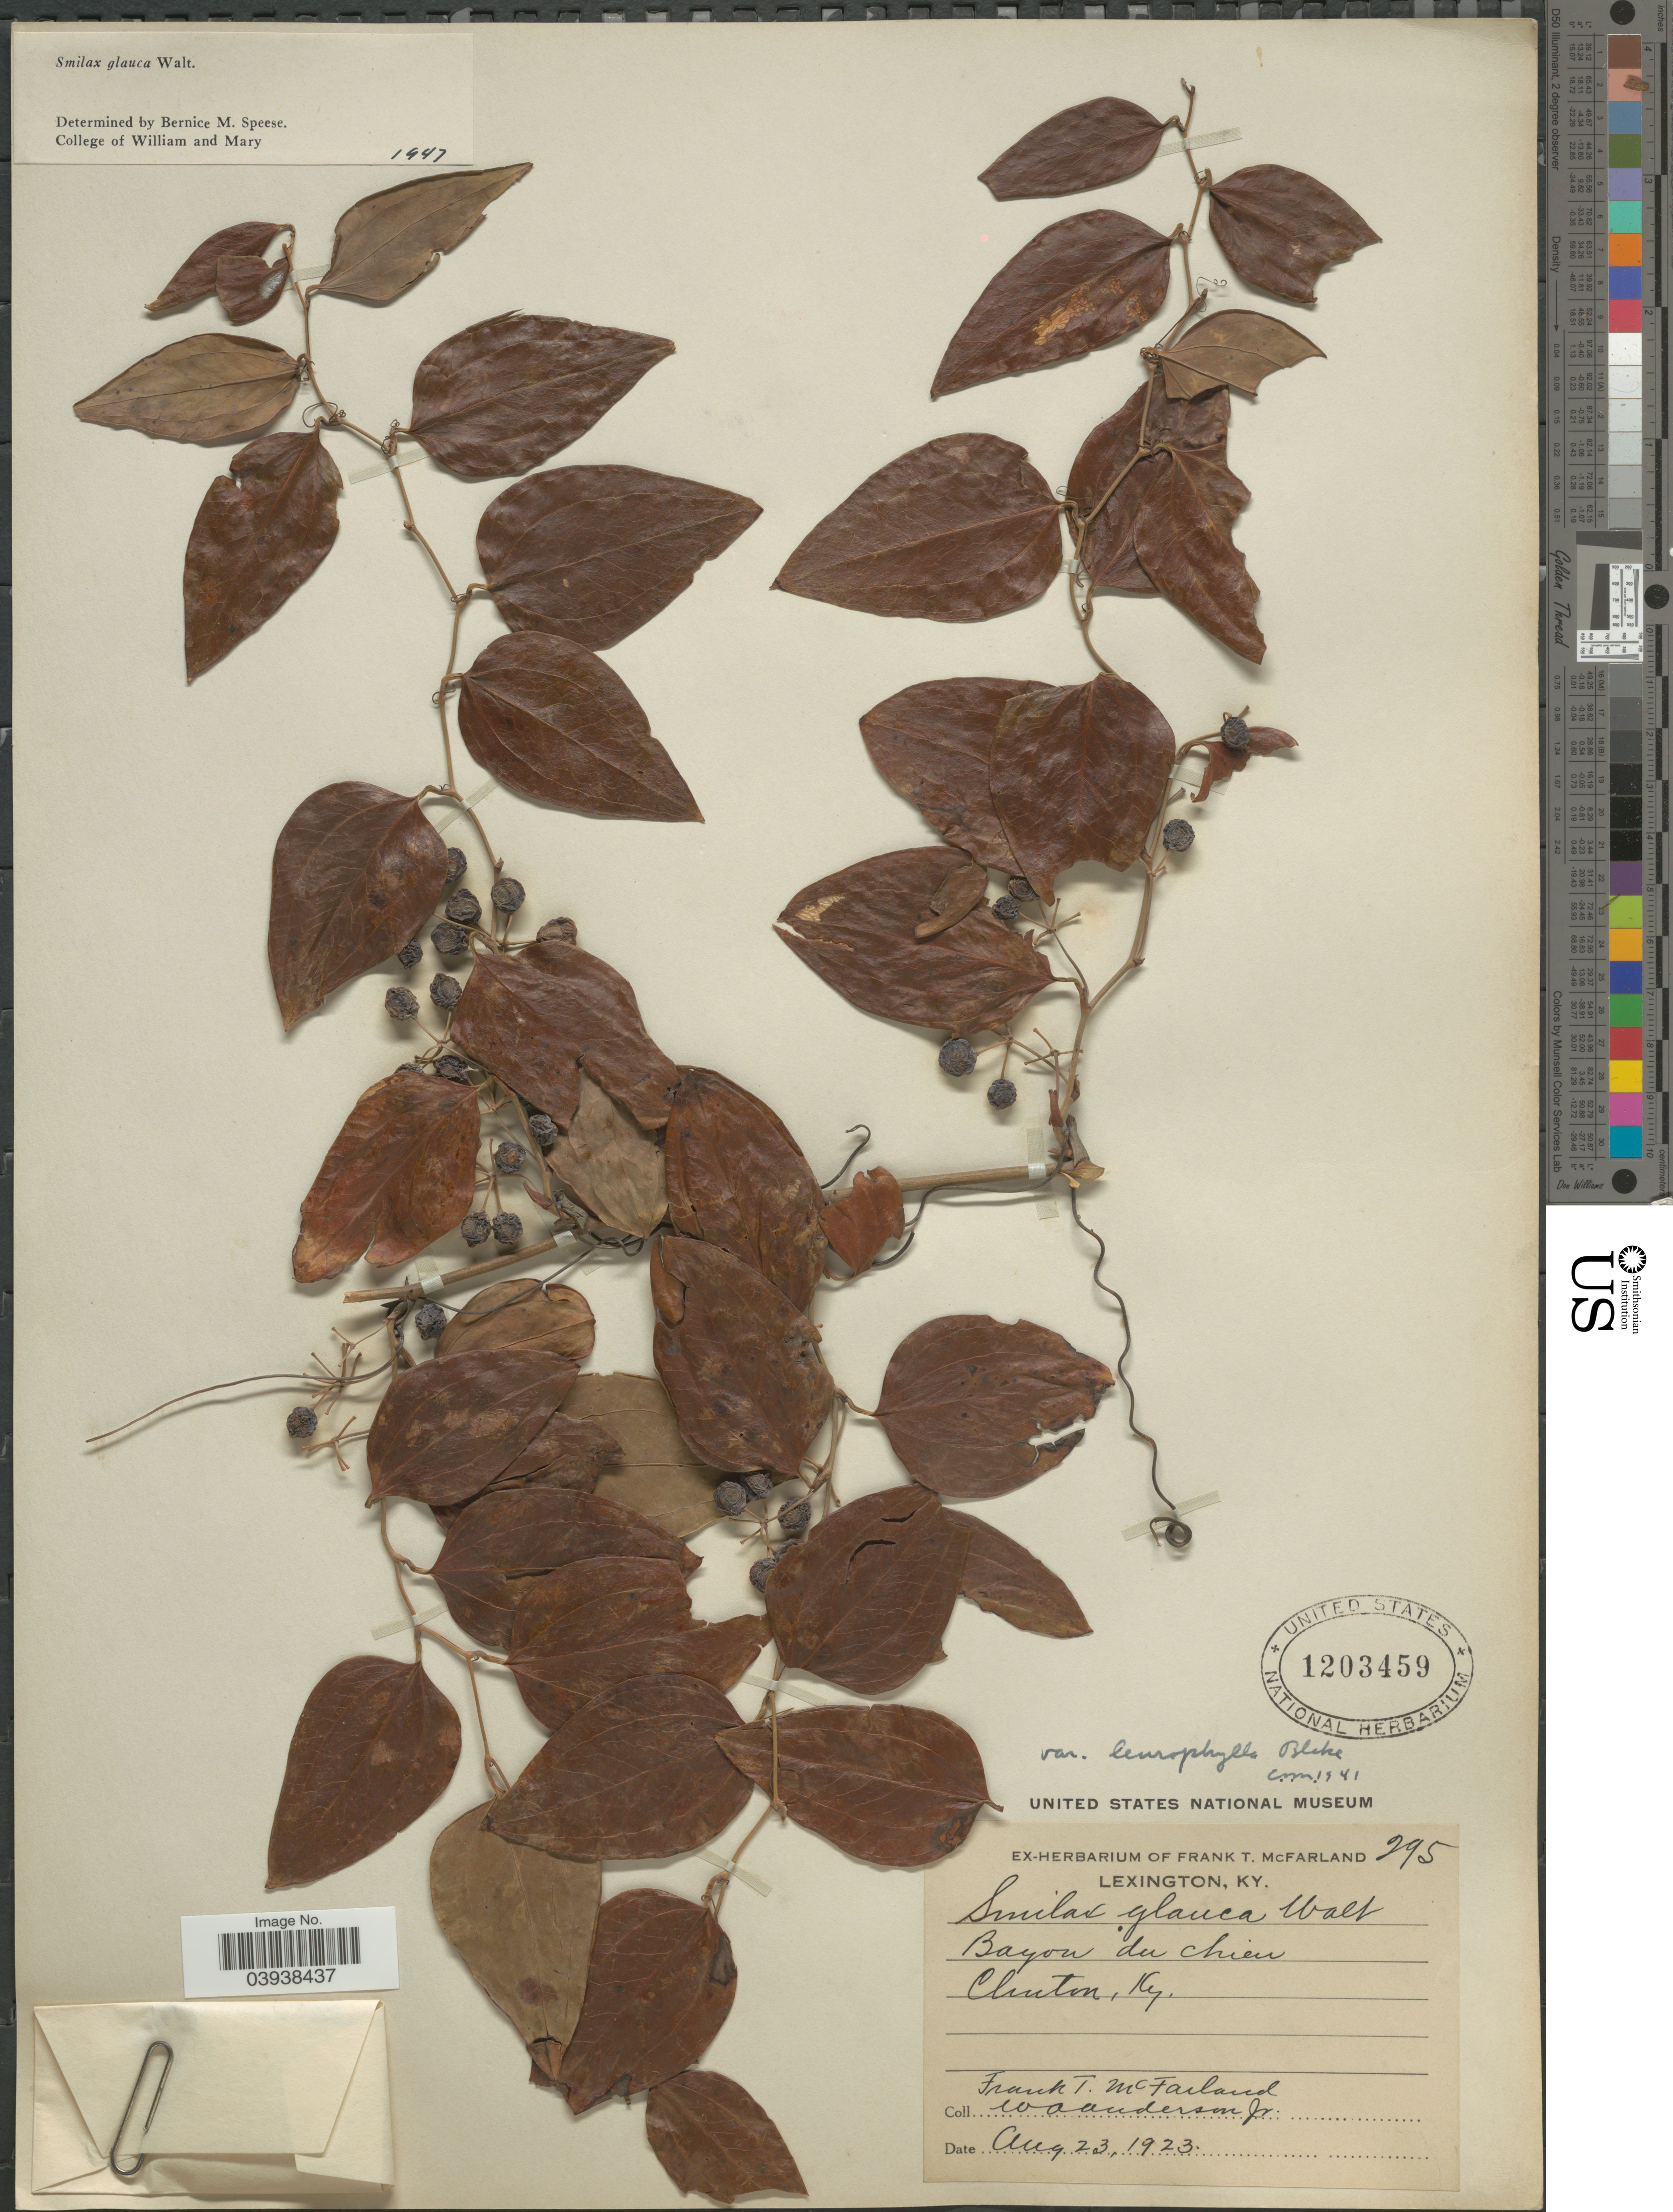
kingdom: Plantae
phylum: Tracheophyta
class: Liliopsida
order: Liliales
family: Smilacaceae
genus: Smilax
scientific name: Smilax glauca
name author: Walter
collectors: F. McFarland & W. A. Anderson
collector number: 295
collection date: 1923-08-23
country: United States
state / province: Kentucky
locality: Bayou du Chien. Clinton.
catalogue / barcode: US 1203459